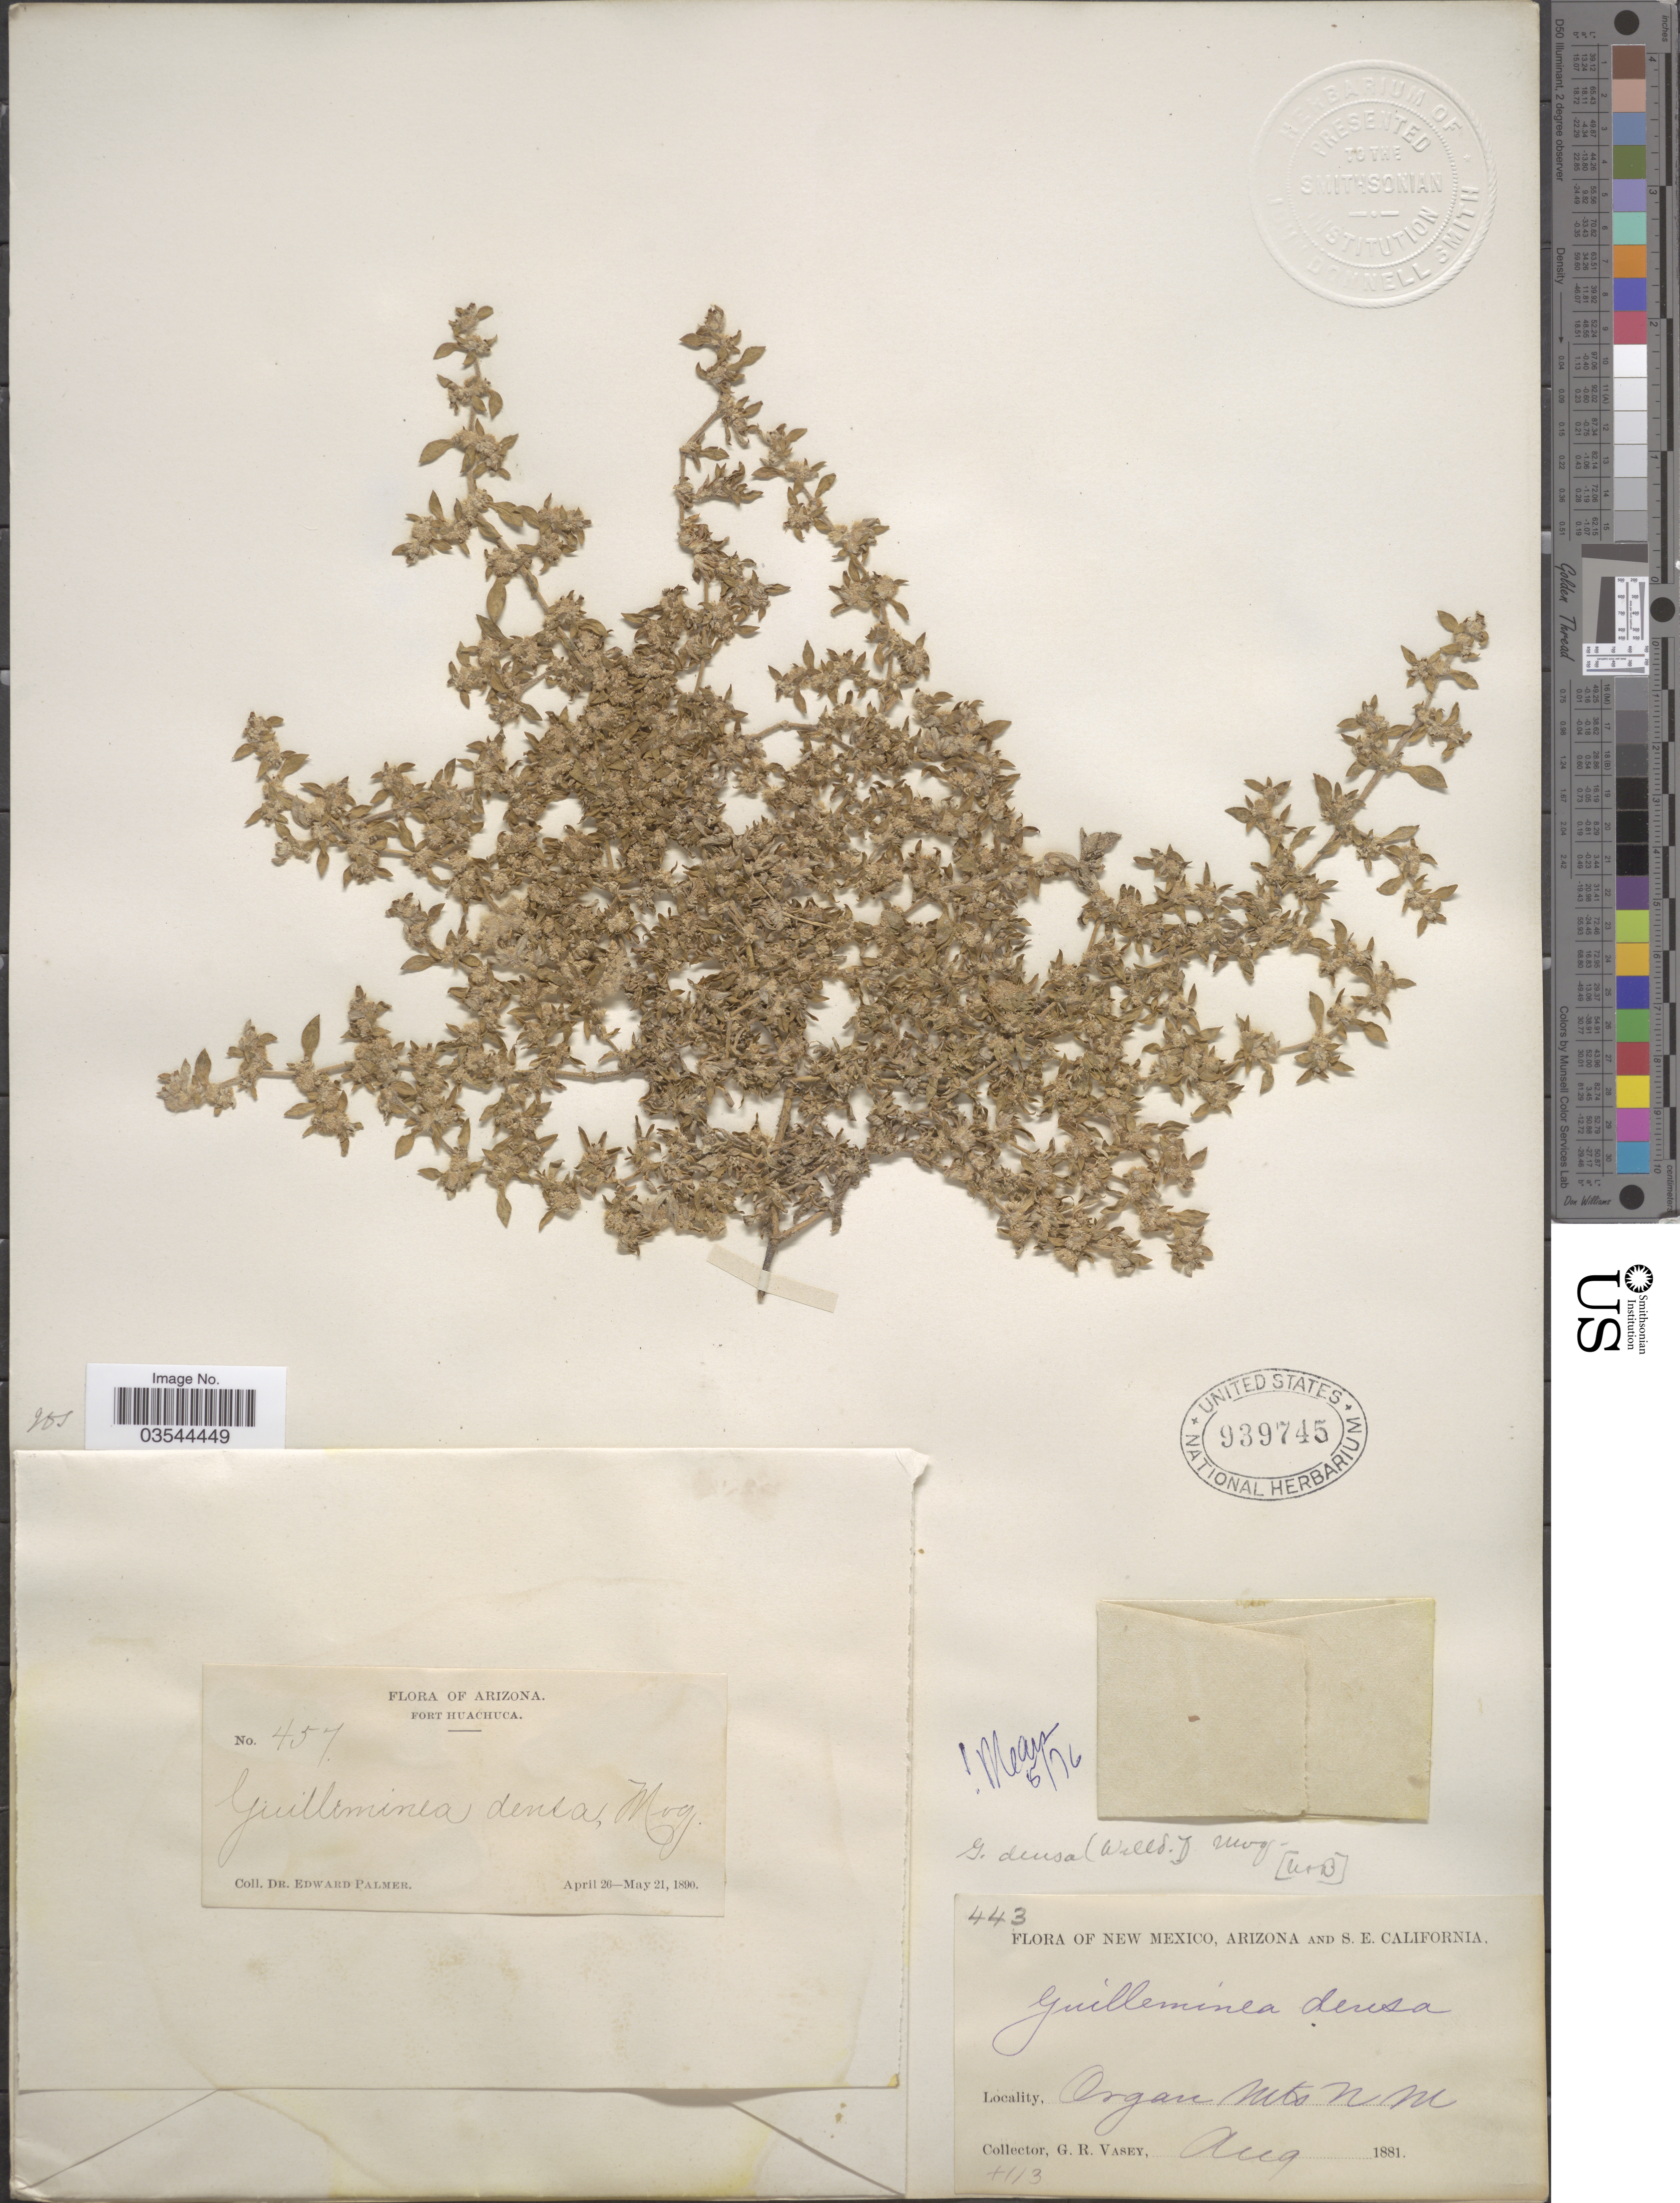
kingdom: Plantae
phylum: Tracheophyta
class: Magnoliopsida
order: Caryophyllales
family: Amaranthaceae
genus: Guilleminea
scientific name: Guilleminea densa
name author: (Humb. & Bonpl. ex Schult.) Moq.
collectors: E. Palmer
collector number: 457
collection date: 1890-04-26/1890-05-21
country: United States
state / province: Arizona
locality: Fort Huachuca.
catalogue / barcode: US 939745